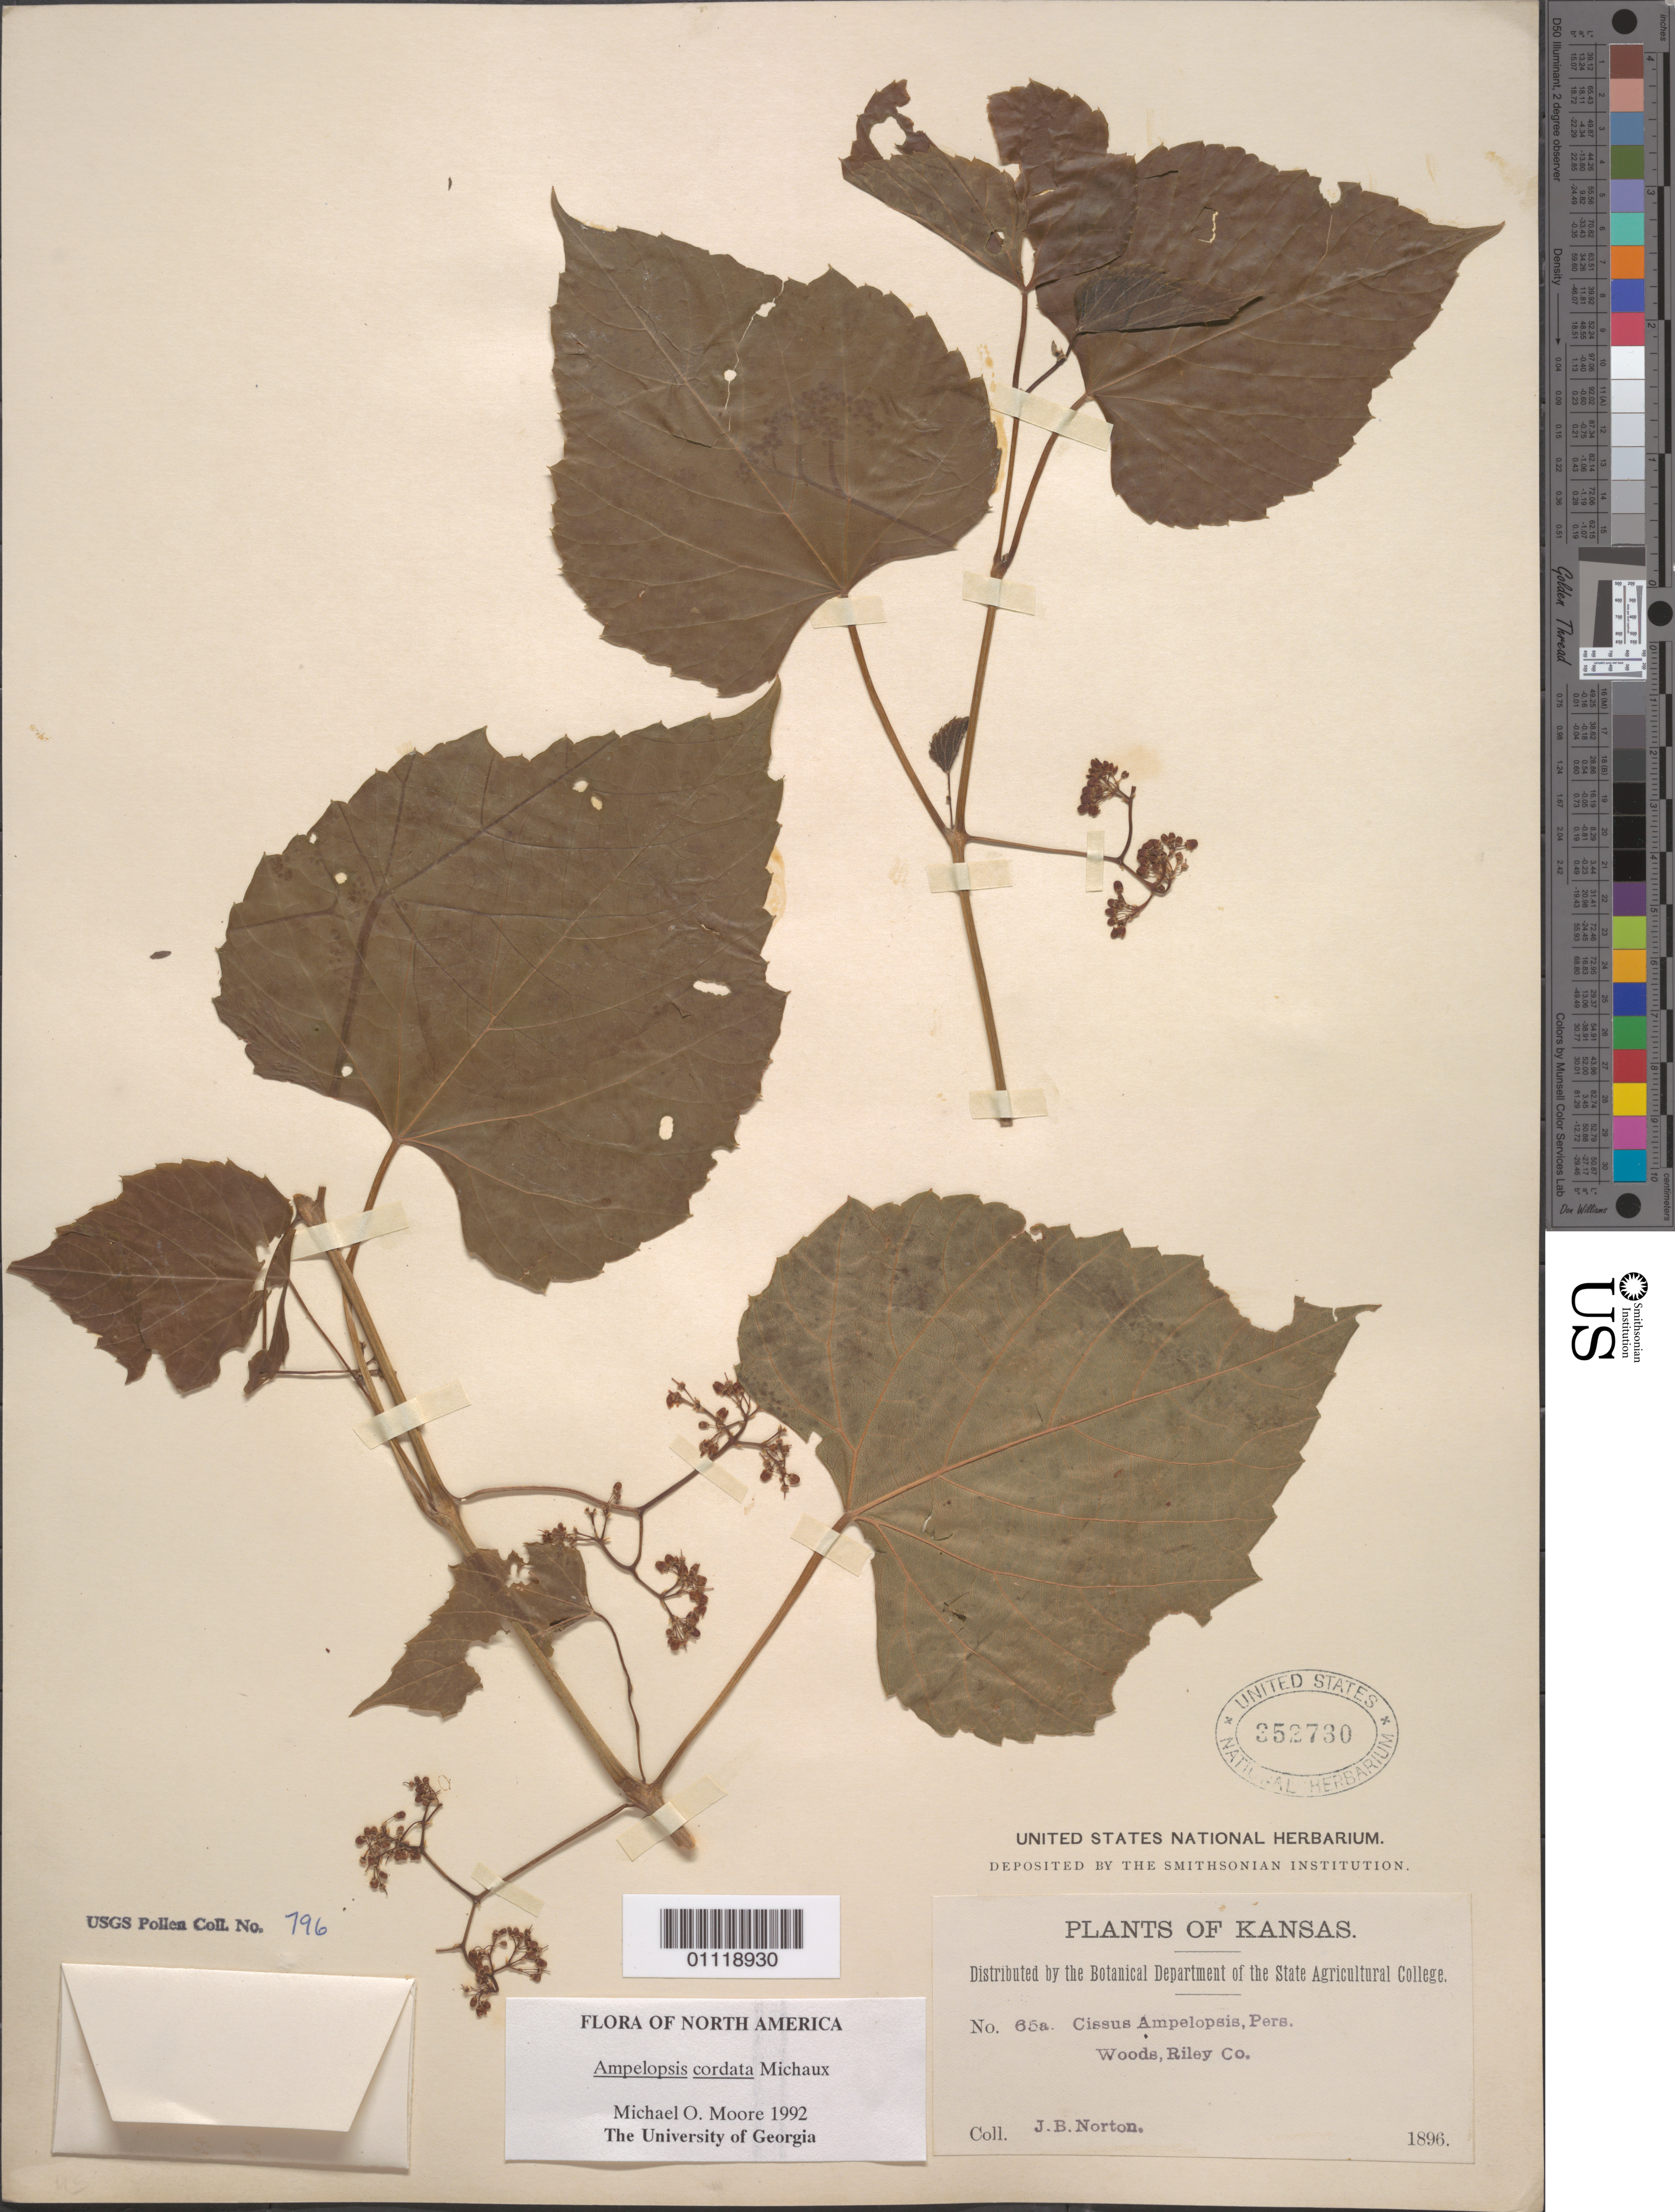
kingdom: Plantae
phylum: Tracheophyta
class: Magnoliopsida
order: Vitales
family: Vitaceae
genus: Ampelopsis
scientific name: Ampelopsis cordata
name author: Michx.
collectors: J. B. S. Norton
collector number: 65 a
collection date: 1896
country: United States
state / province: Kansas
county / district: Riley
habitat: Woods.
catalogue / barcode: US 352730